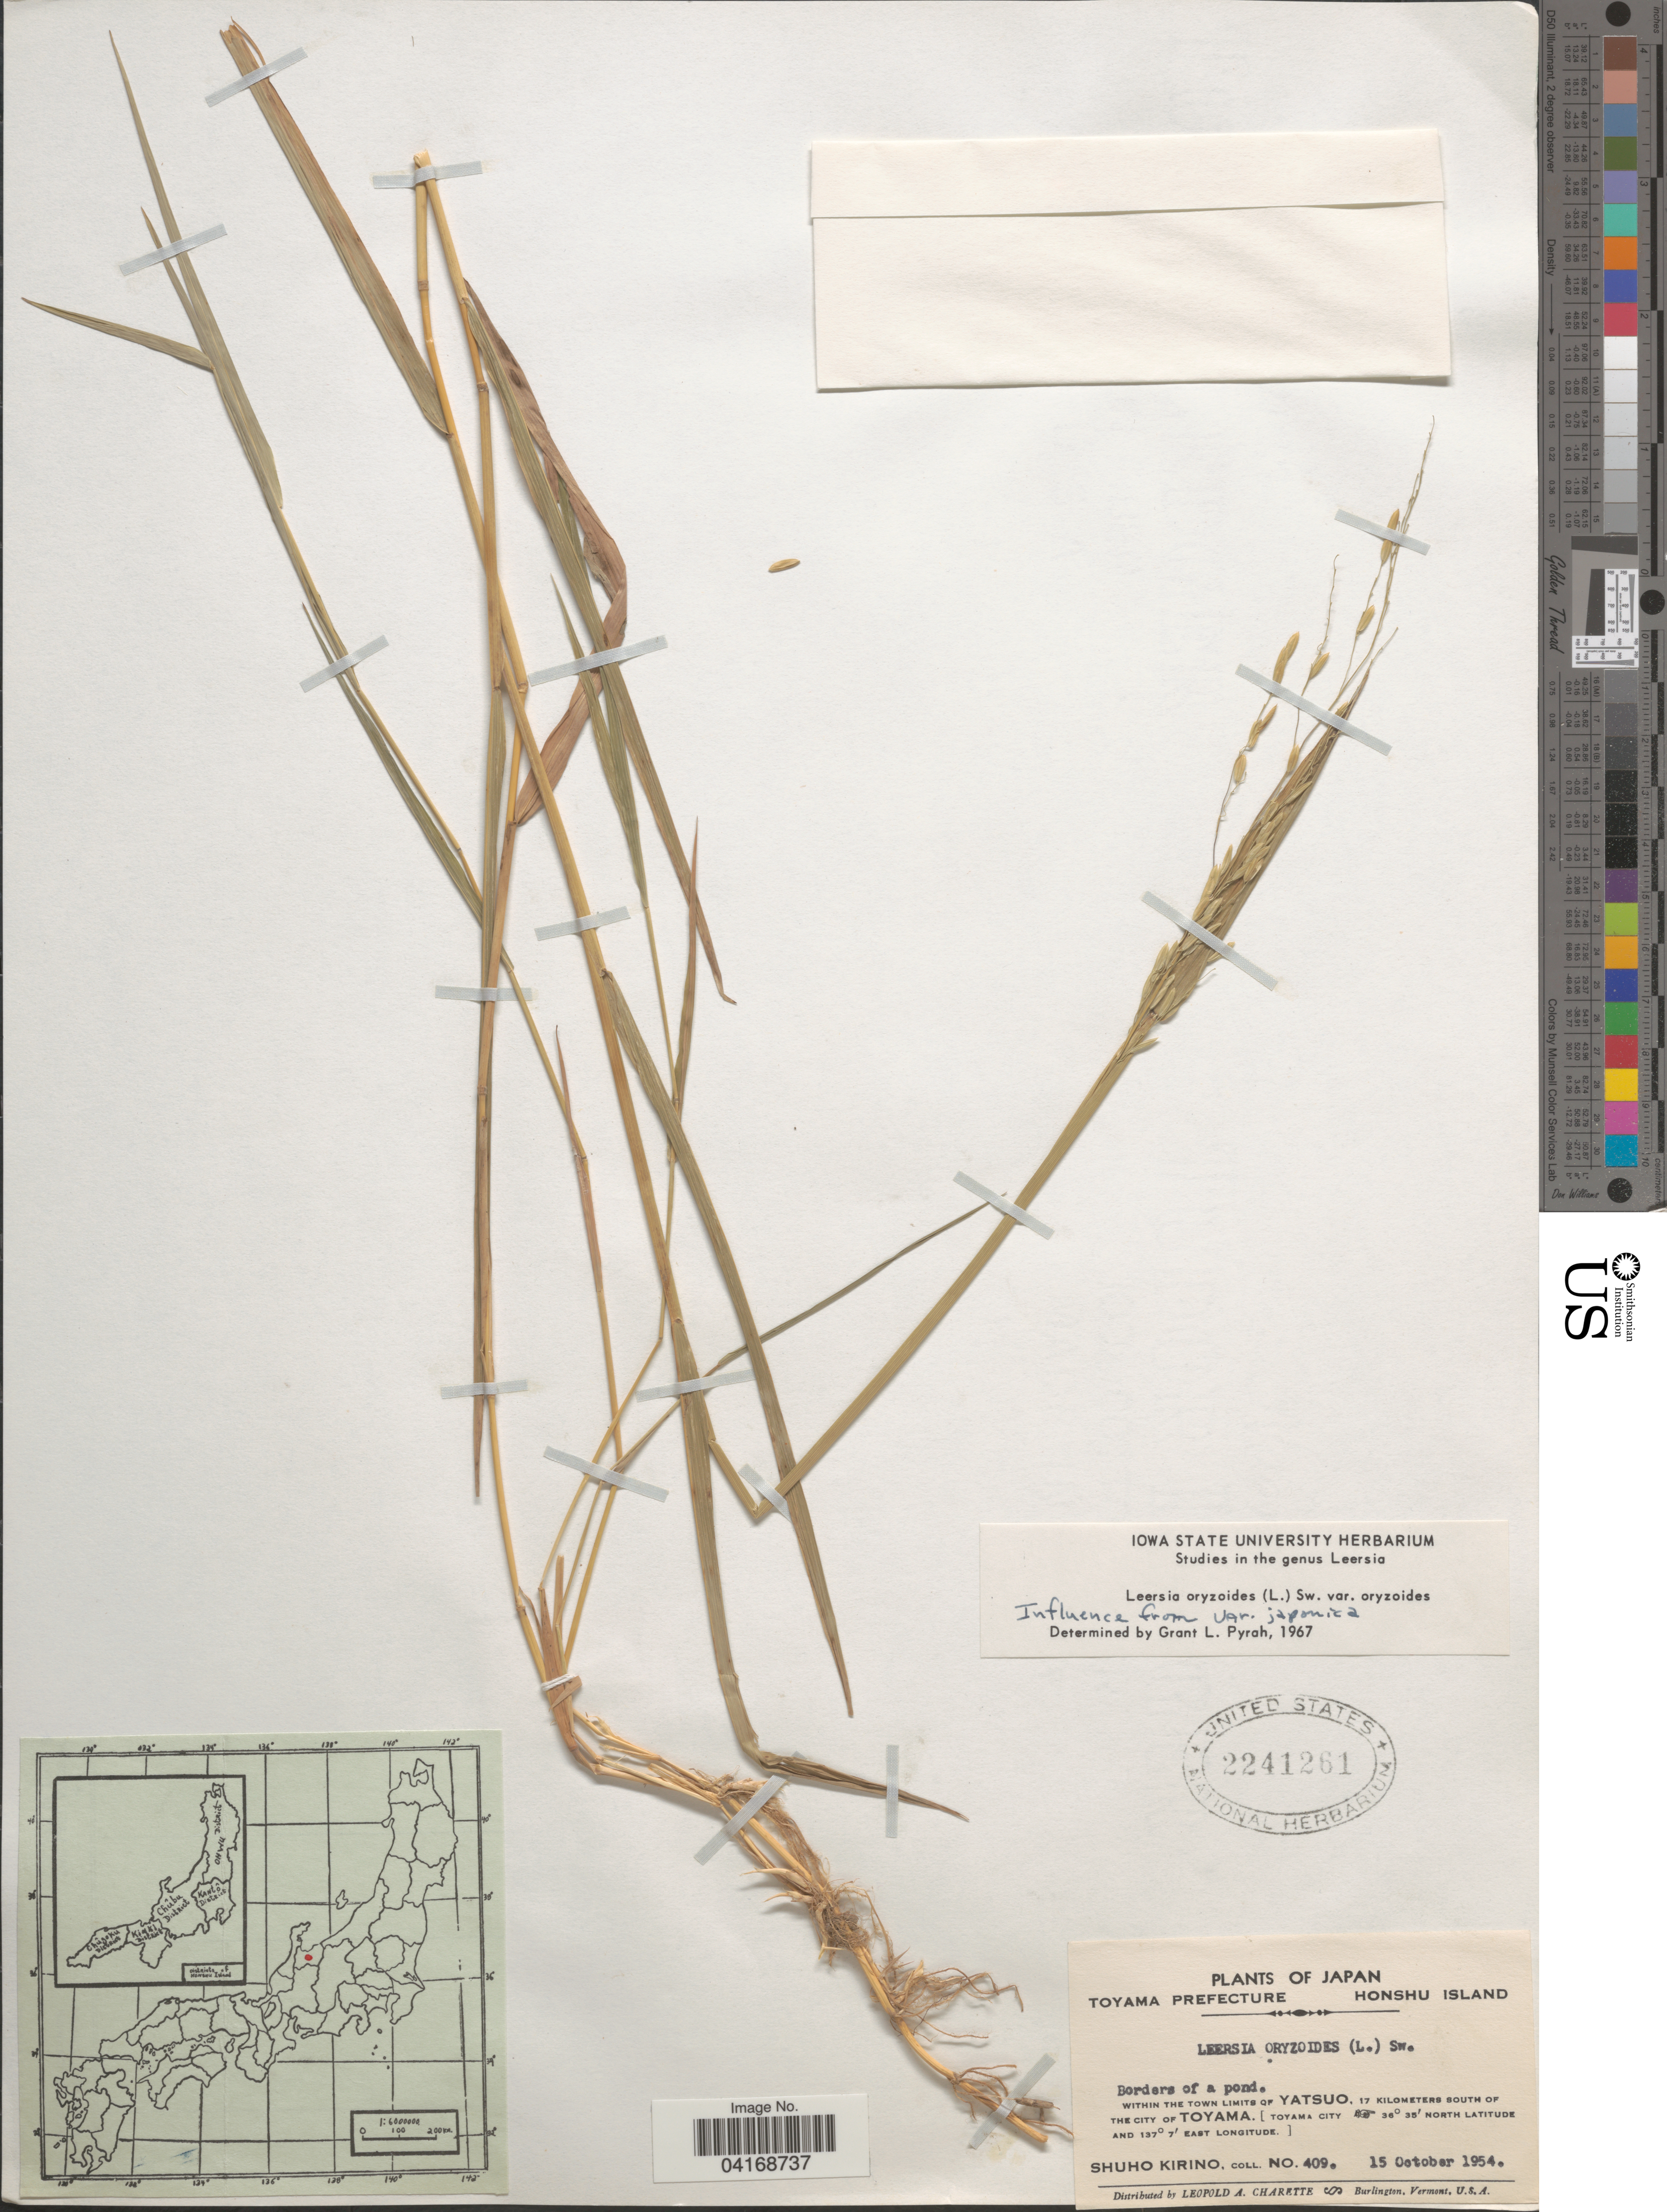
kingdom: Plantae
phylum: Tracheophyta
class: Liliopsida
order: Poales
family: Poaceae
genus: Leersia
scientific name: Leersia oryzoides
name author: (L.) Sw.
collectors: S. Kirino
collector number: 409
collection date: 1954-10-15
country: Japan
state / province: Toyama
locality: Toyama Prefecture. Honshu Island. Borders of a pond. Within the town limits of Yatsuo, 17 kilometers south of the city of Toyama.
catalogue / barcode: US 2241261